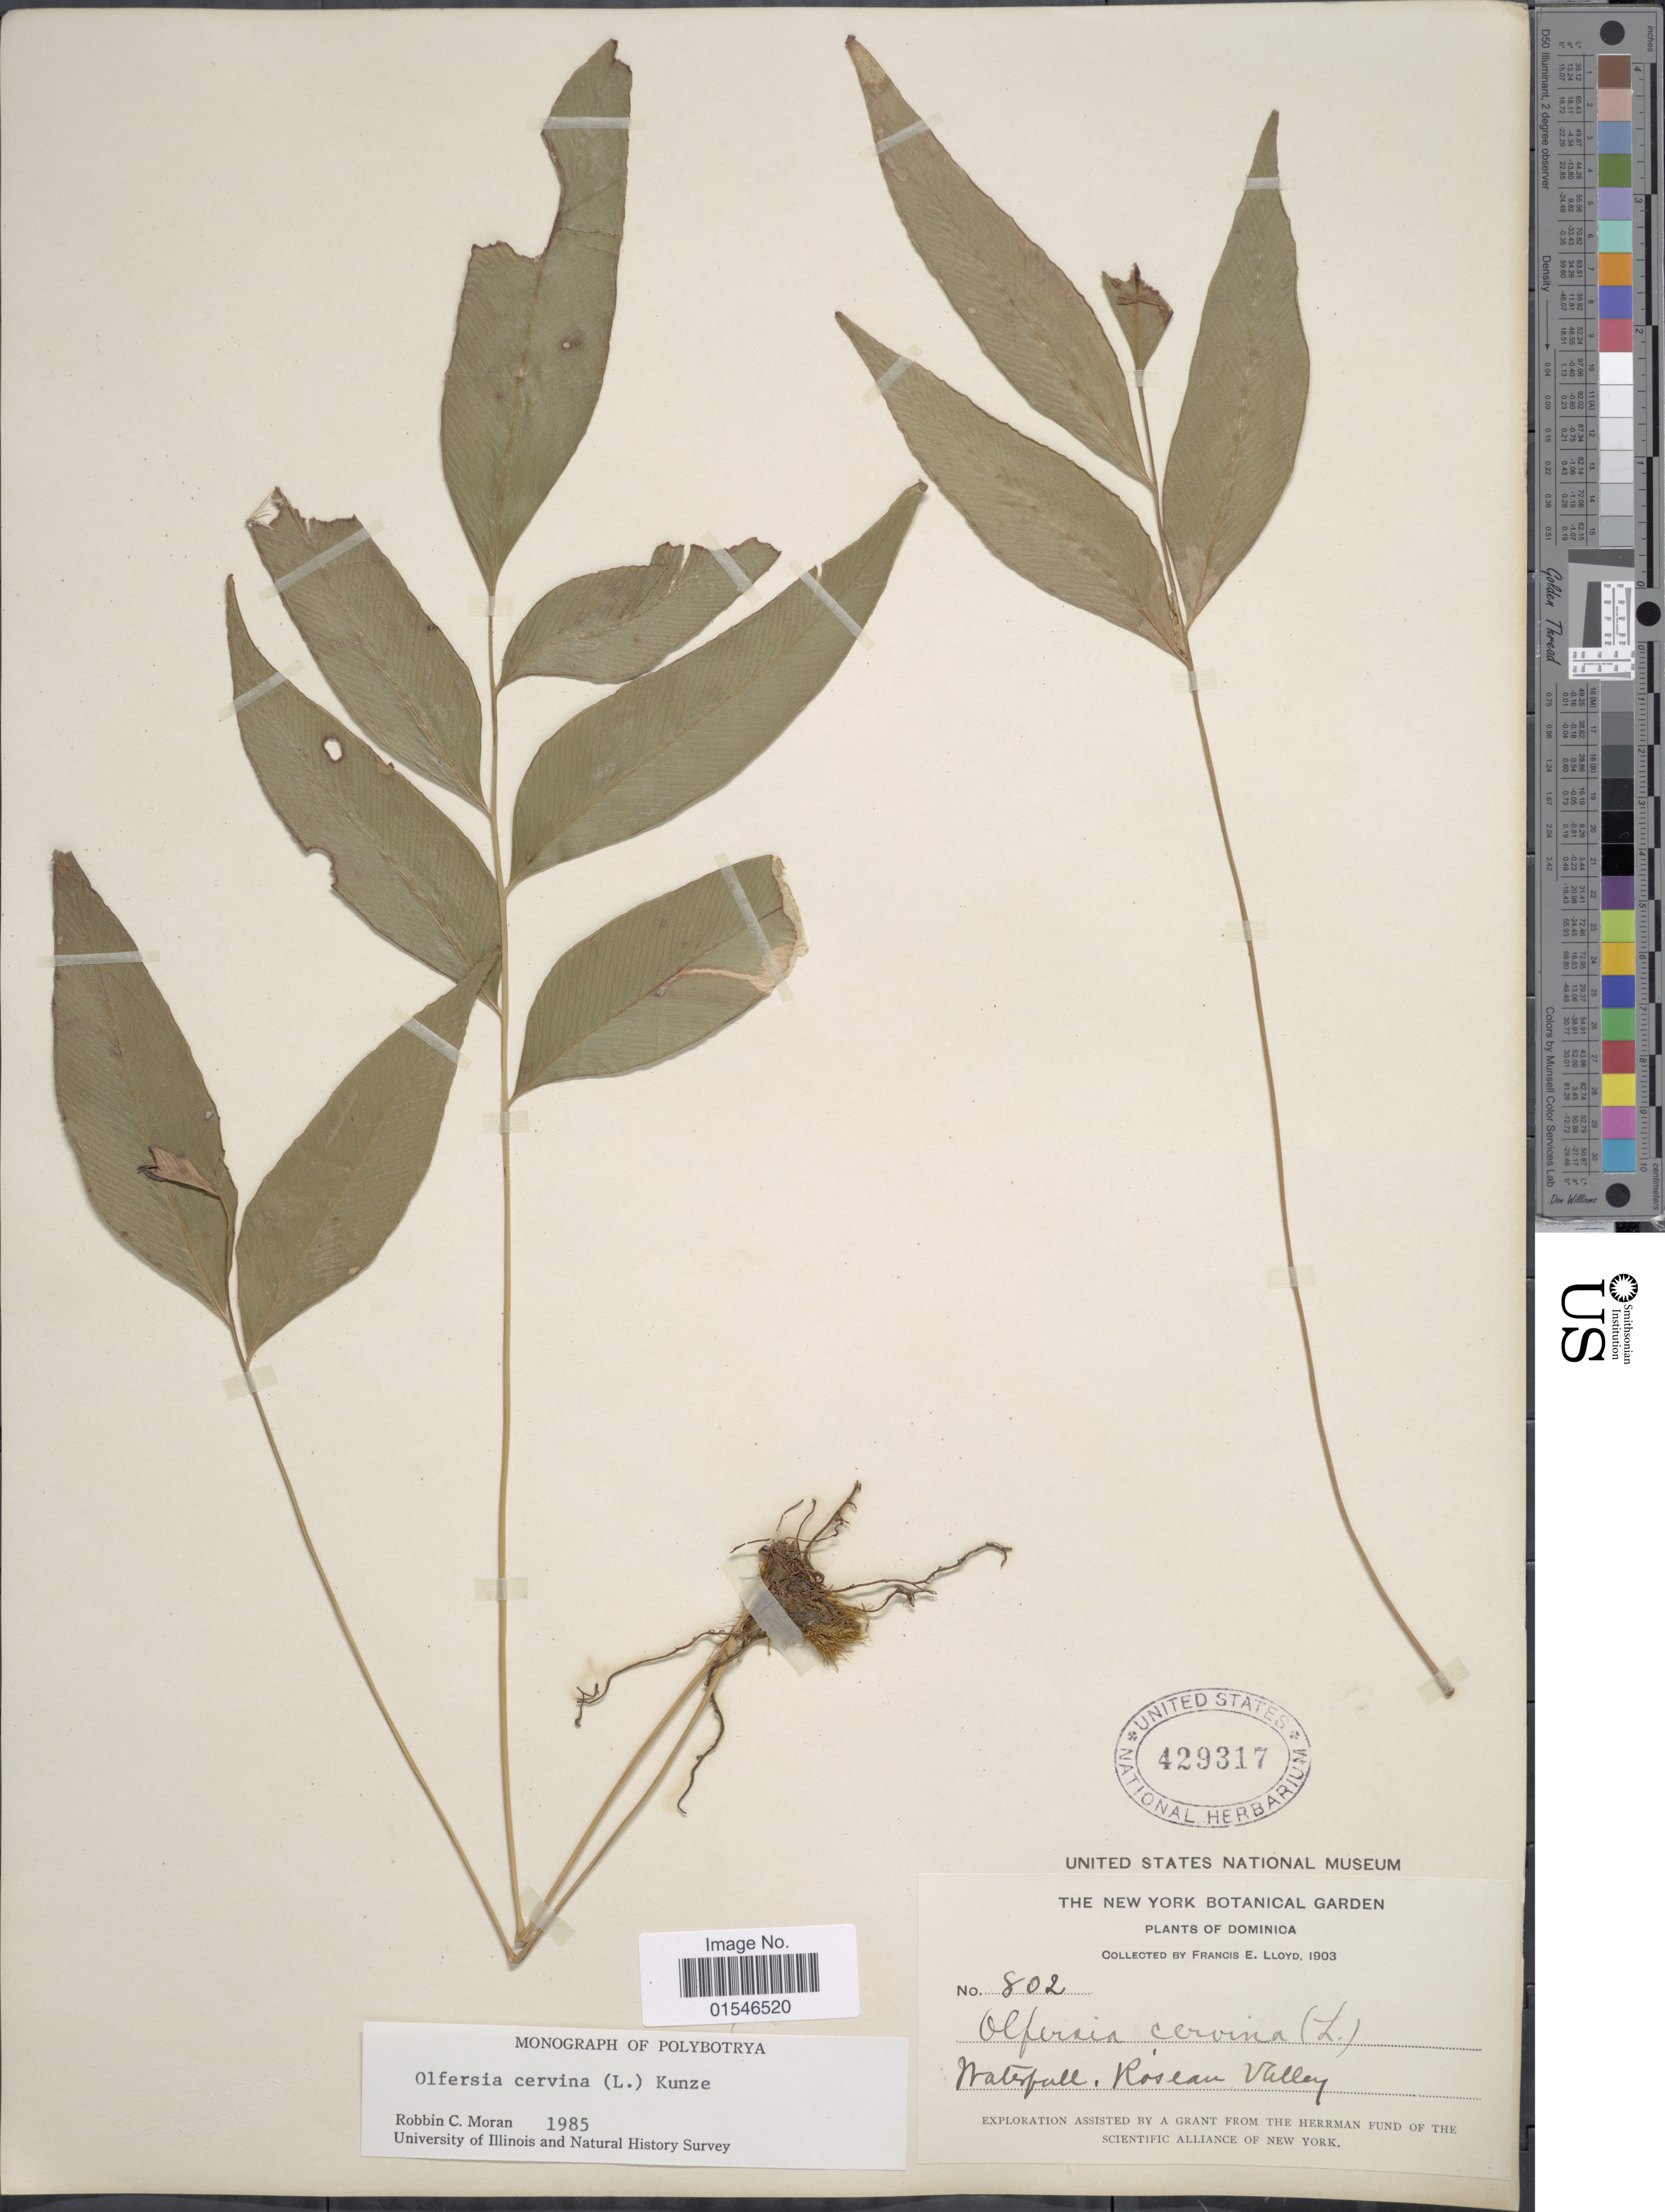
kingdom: Plantae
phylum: Tracheophyta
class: Polypodiopsida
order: Polypodiales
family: Dryopteridaceae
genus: Olfersia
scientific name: Olfersia cervina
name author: (L.) Kunze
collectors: Lloyd, C. E.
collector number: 802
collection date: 1903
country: Dominica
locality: Waterfall, Roseau valley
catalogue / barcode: US 429317